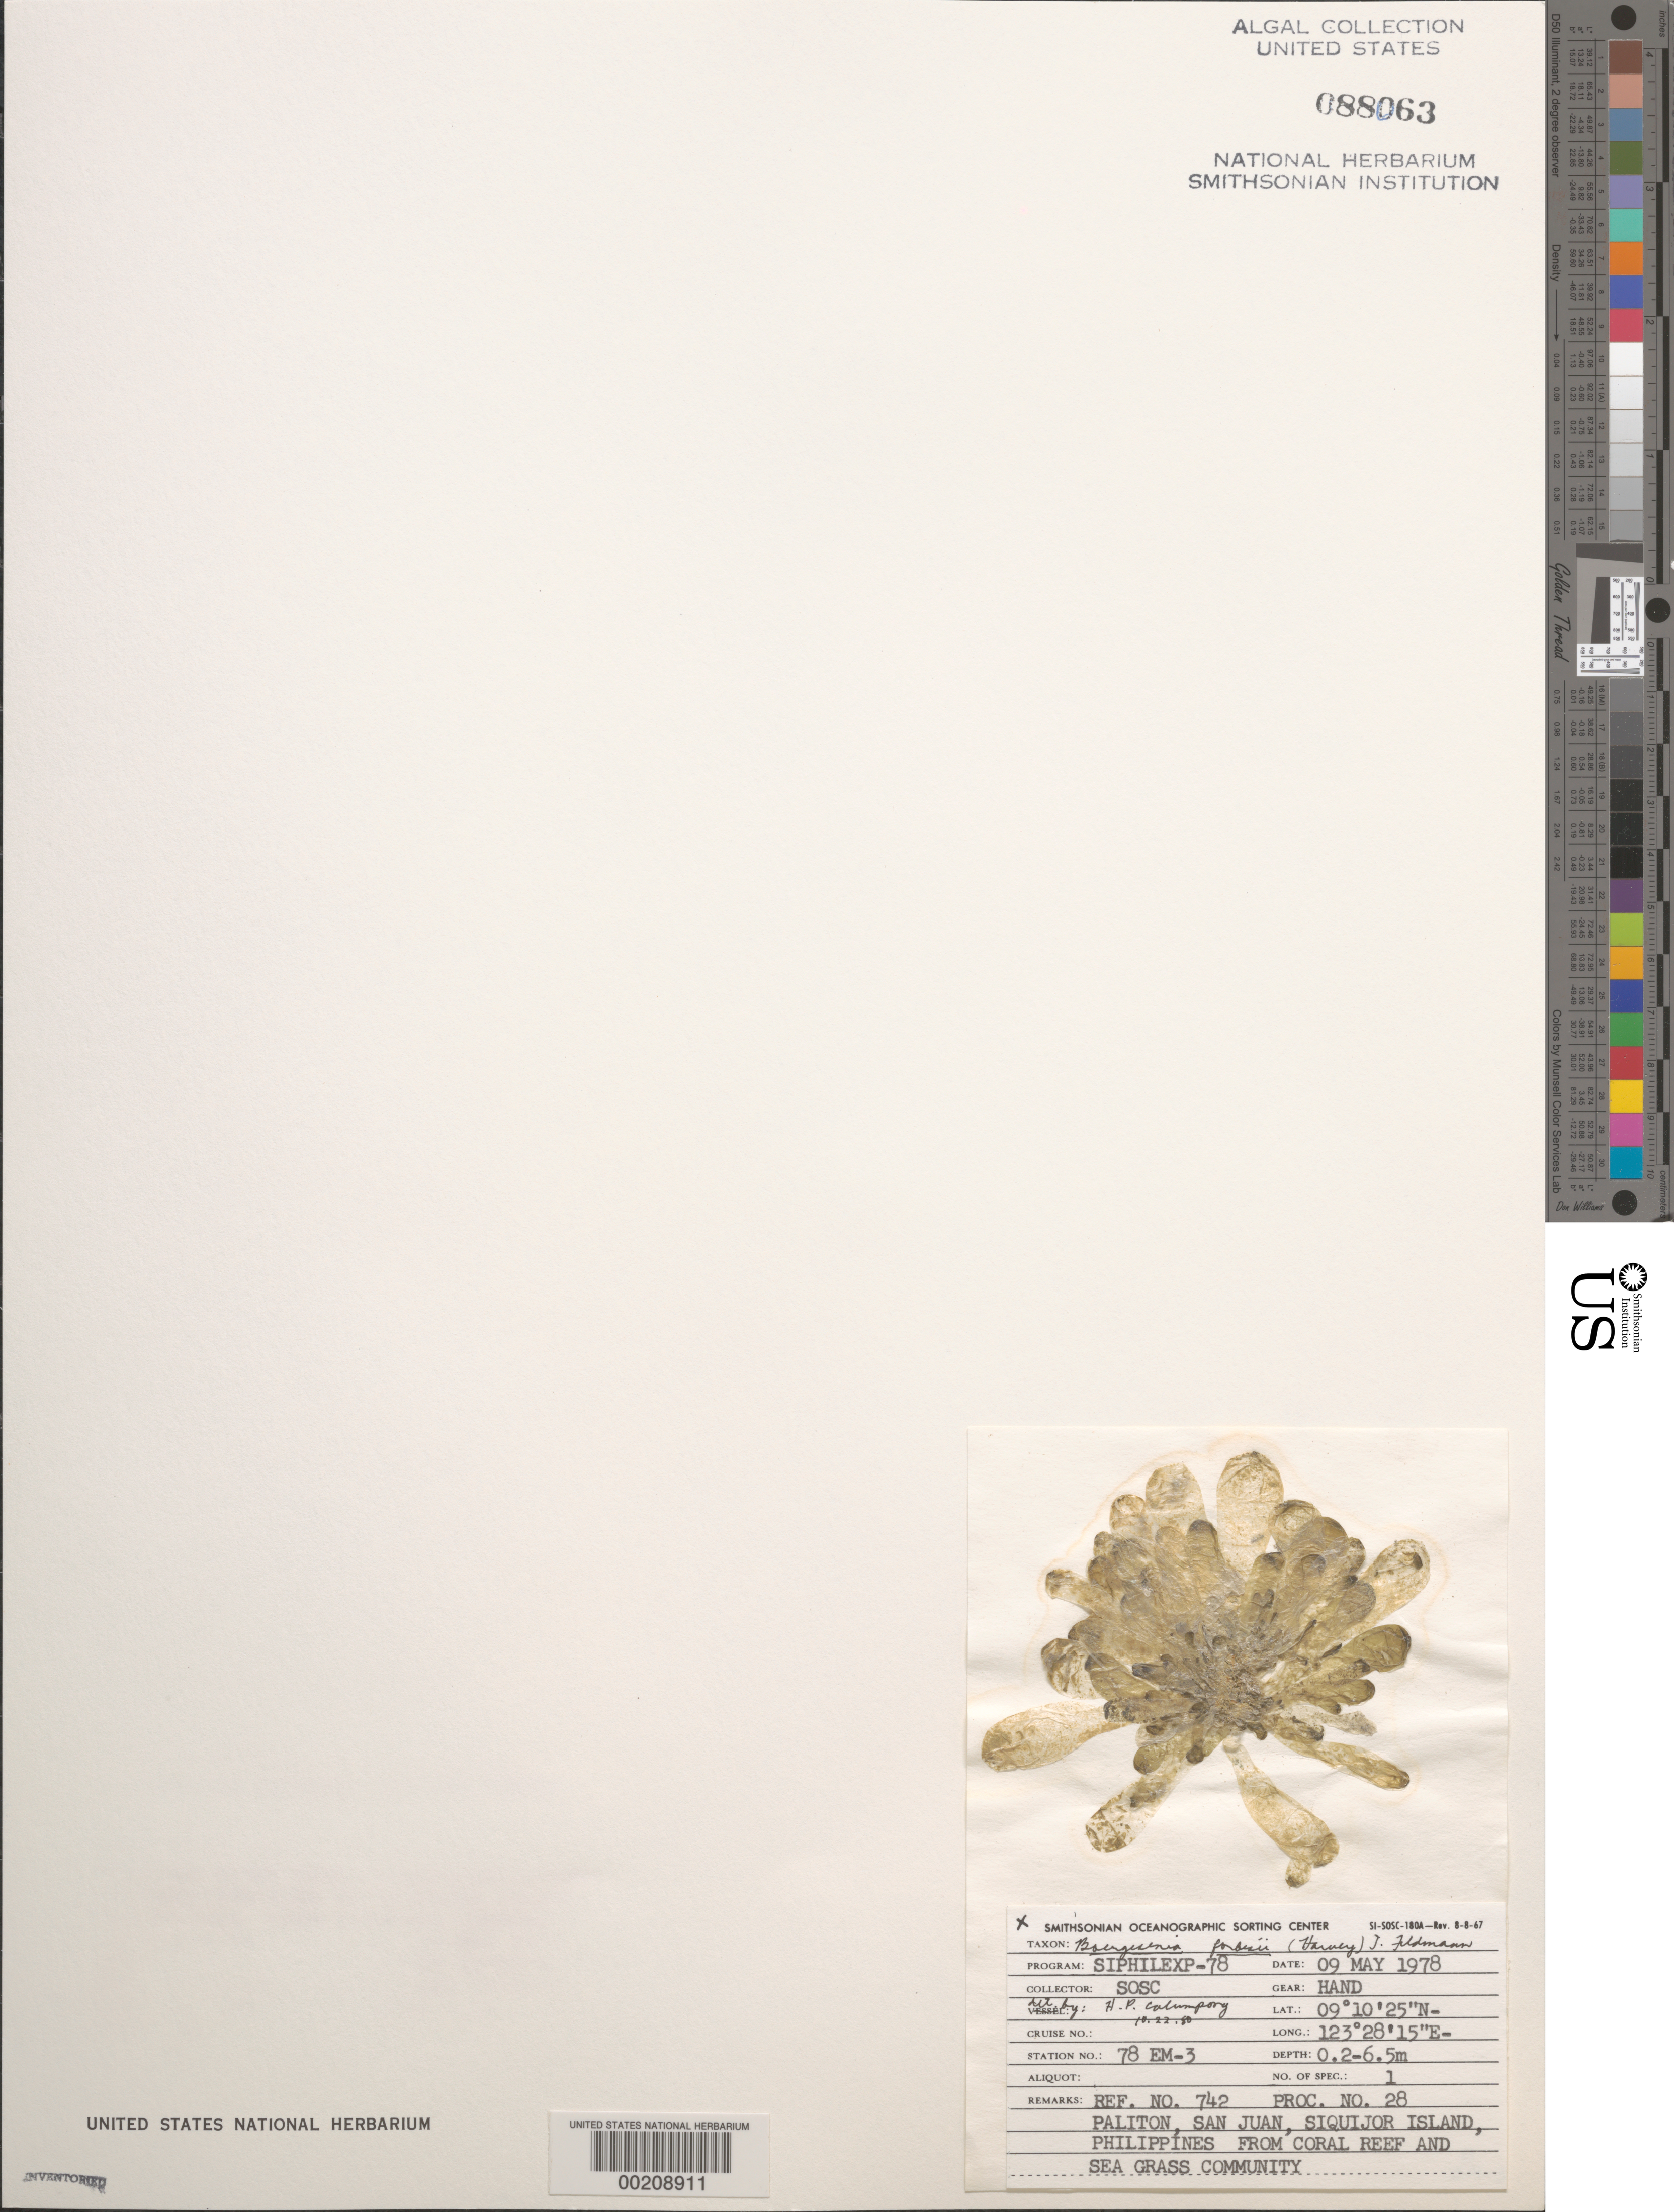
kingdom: Plantae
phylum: Chlorophyta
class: Ulvophyceae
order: Siphonocladales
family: Siphonocladaceae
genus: Boergesenia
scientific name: Boergesenia forbesii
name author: (Feldmann) Harv.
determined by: Calumpong, H. P.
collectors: SOSC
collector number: Station 78 Em-3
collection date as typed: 09 May 1978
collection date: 1978-05-09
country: Philippines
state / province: Central Visayas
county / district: Siquijor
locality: Visayan. Paliton, san juan, siquijor island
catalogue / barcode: US 88063